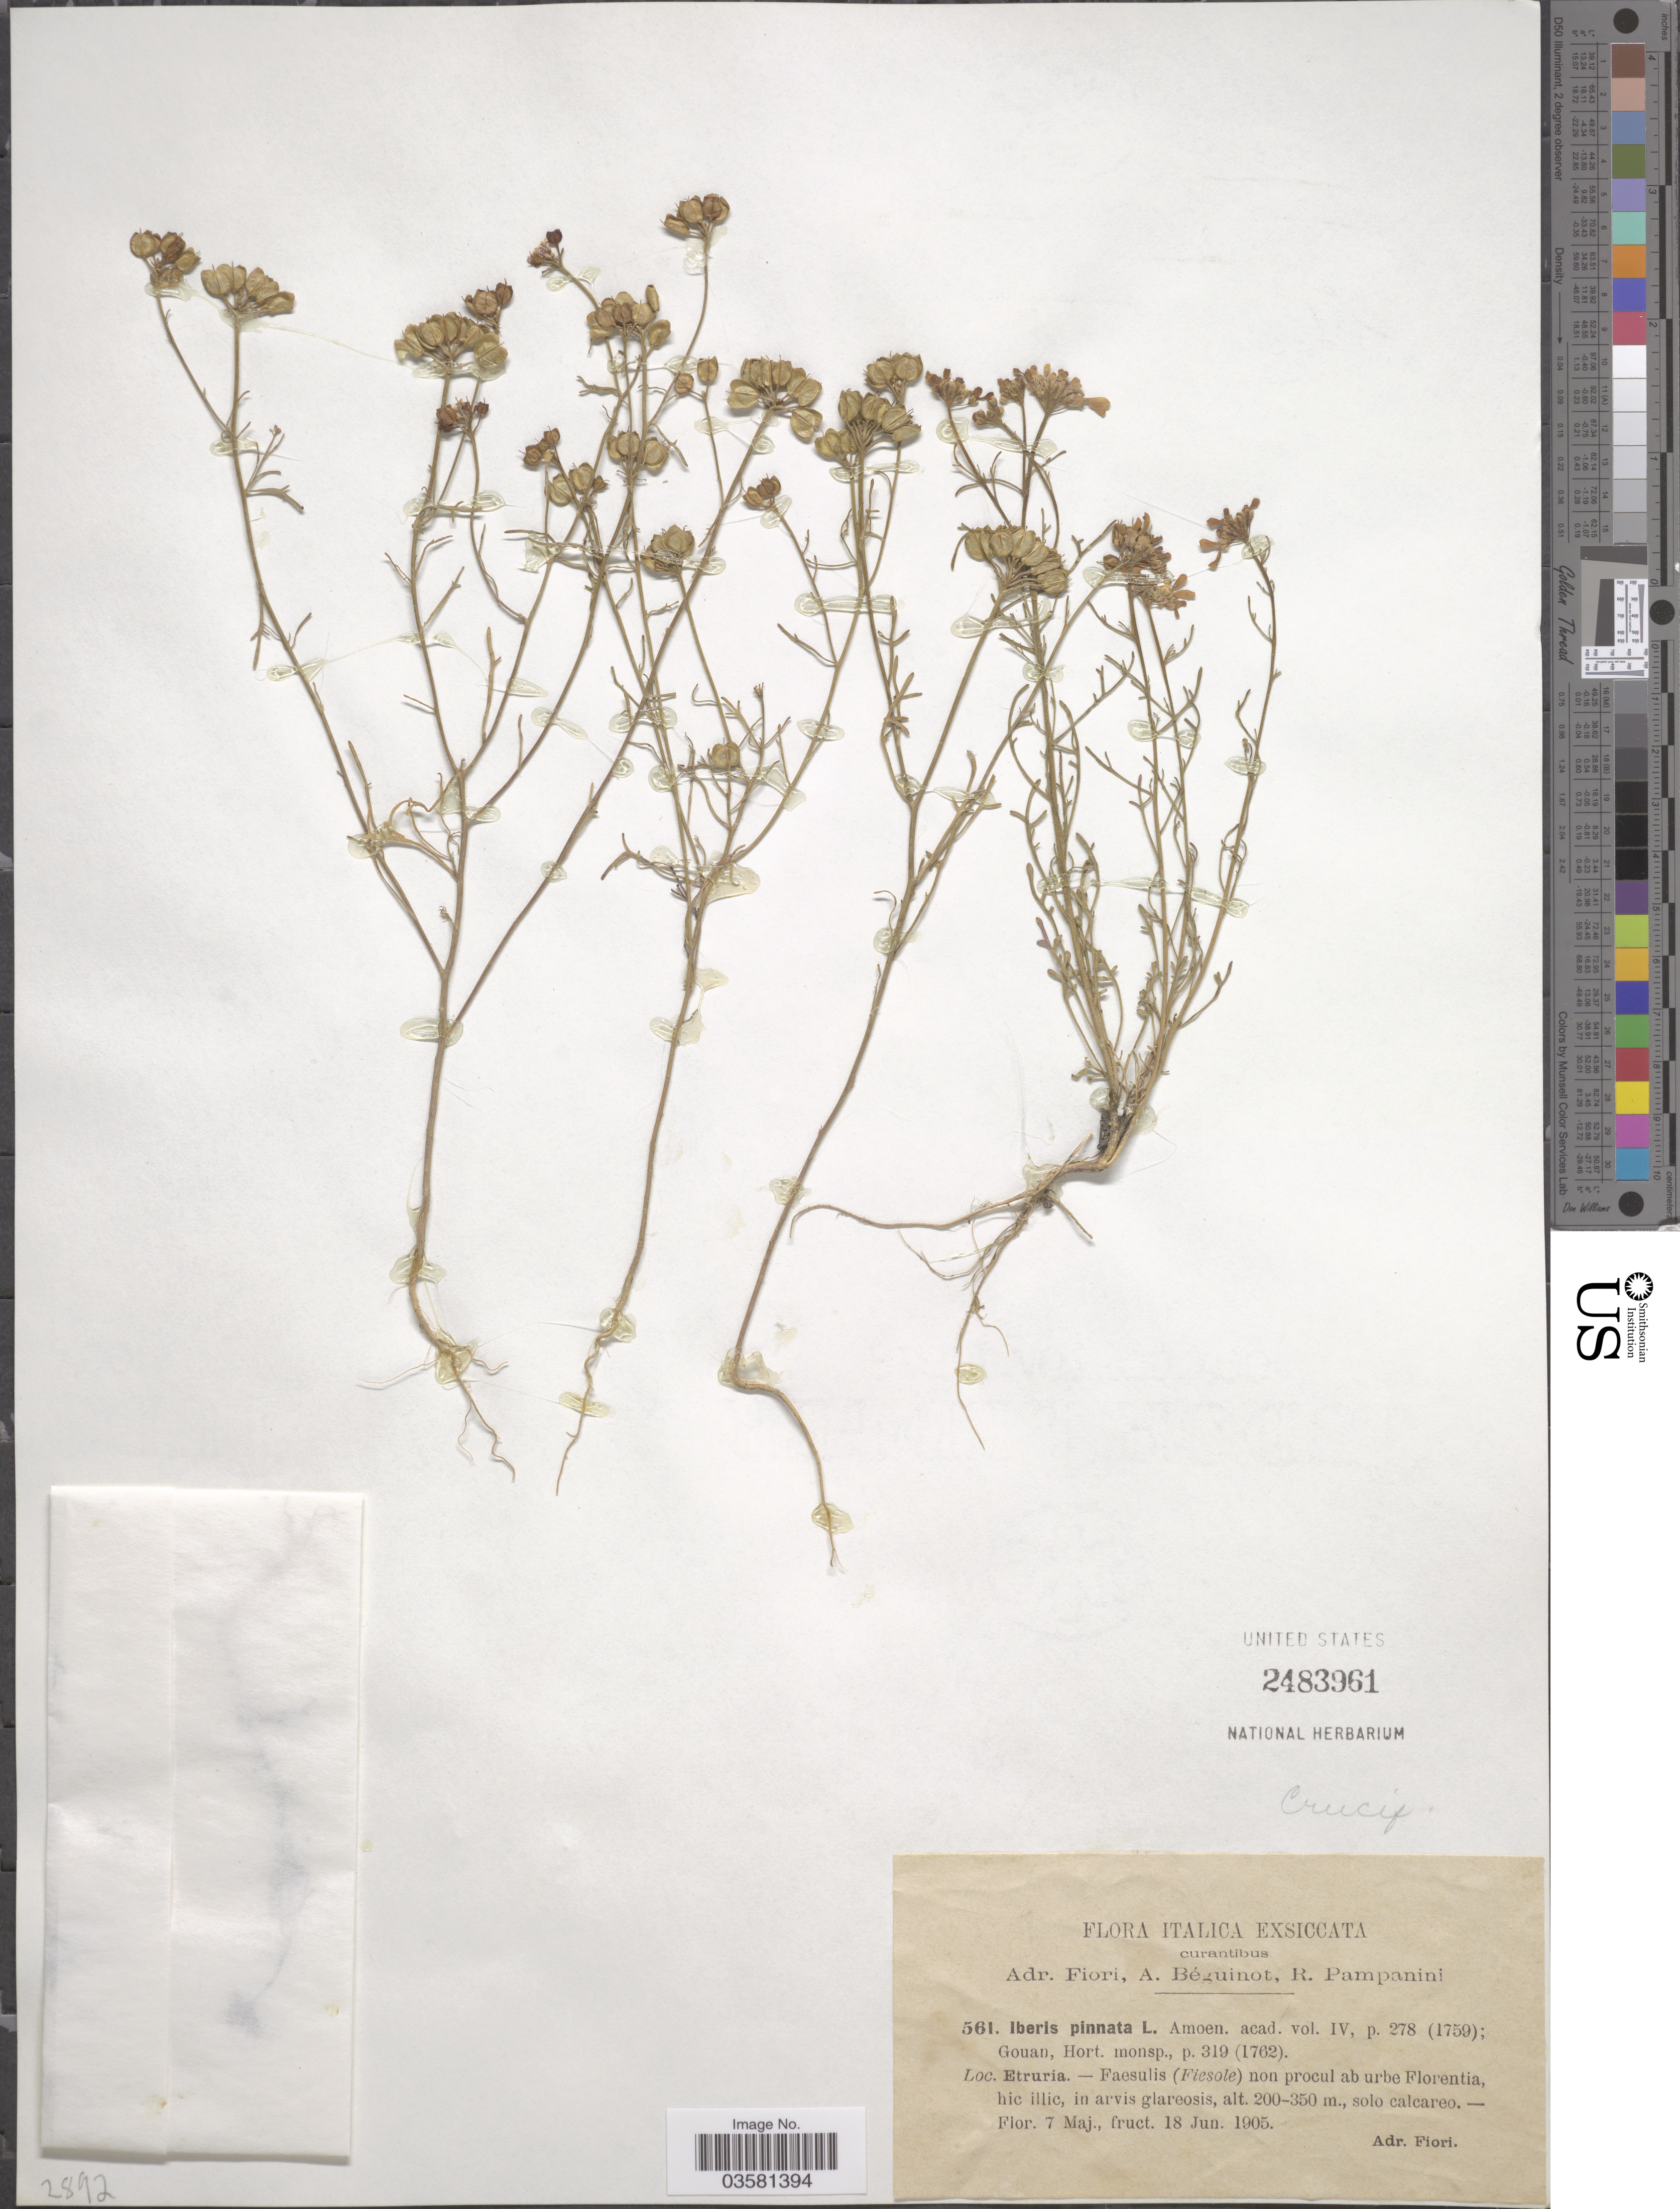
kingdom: Plantae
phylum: Tracheophyta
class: Magnoliopsida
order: Brassicales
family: Brassicaceae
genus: Iberis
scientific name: Iberis pectinata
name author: Boiss. & Reut.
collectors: A. Fiori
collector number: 561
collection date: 1905-05-07/1905-06-18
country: Italy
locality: Etruria. Fæsulis (Fiesole) non procul ab urbe Florentia, hic illic, in arvis glareosis.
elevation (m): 200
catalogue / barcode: US 2483961